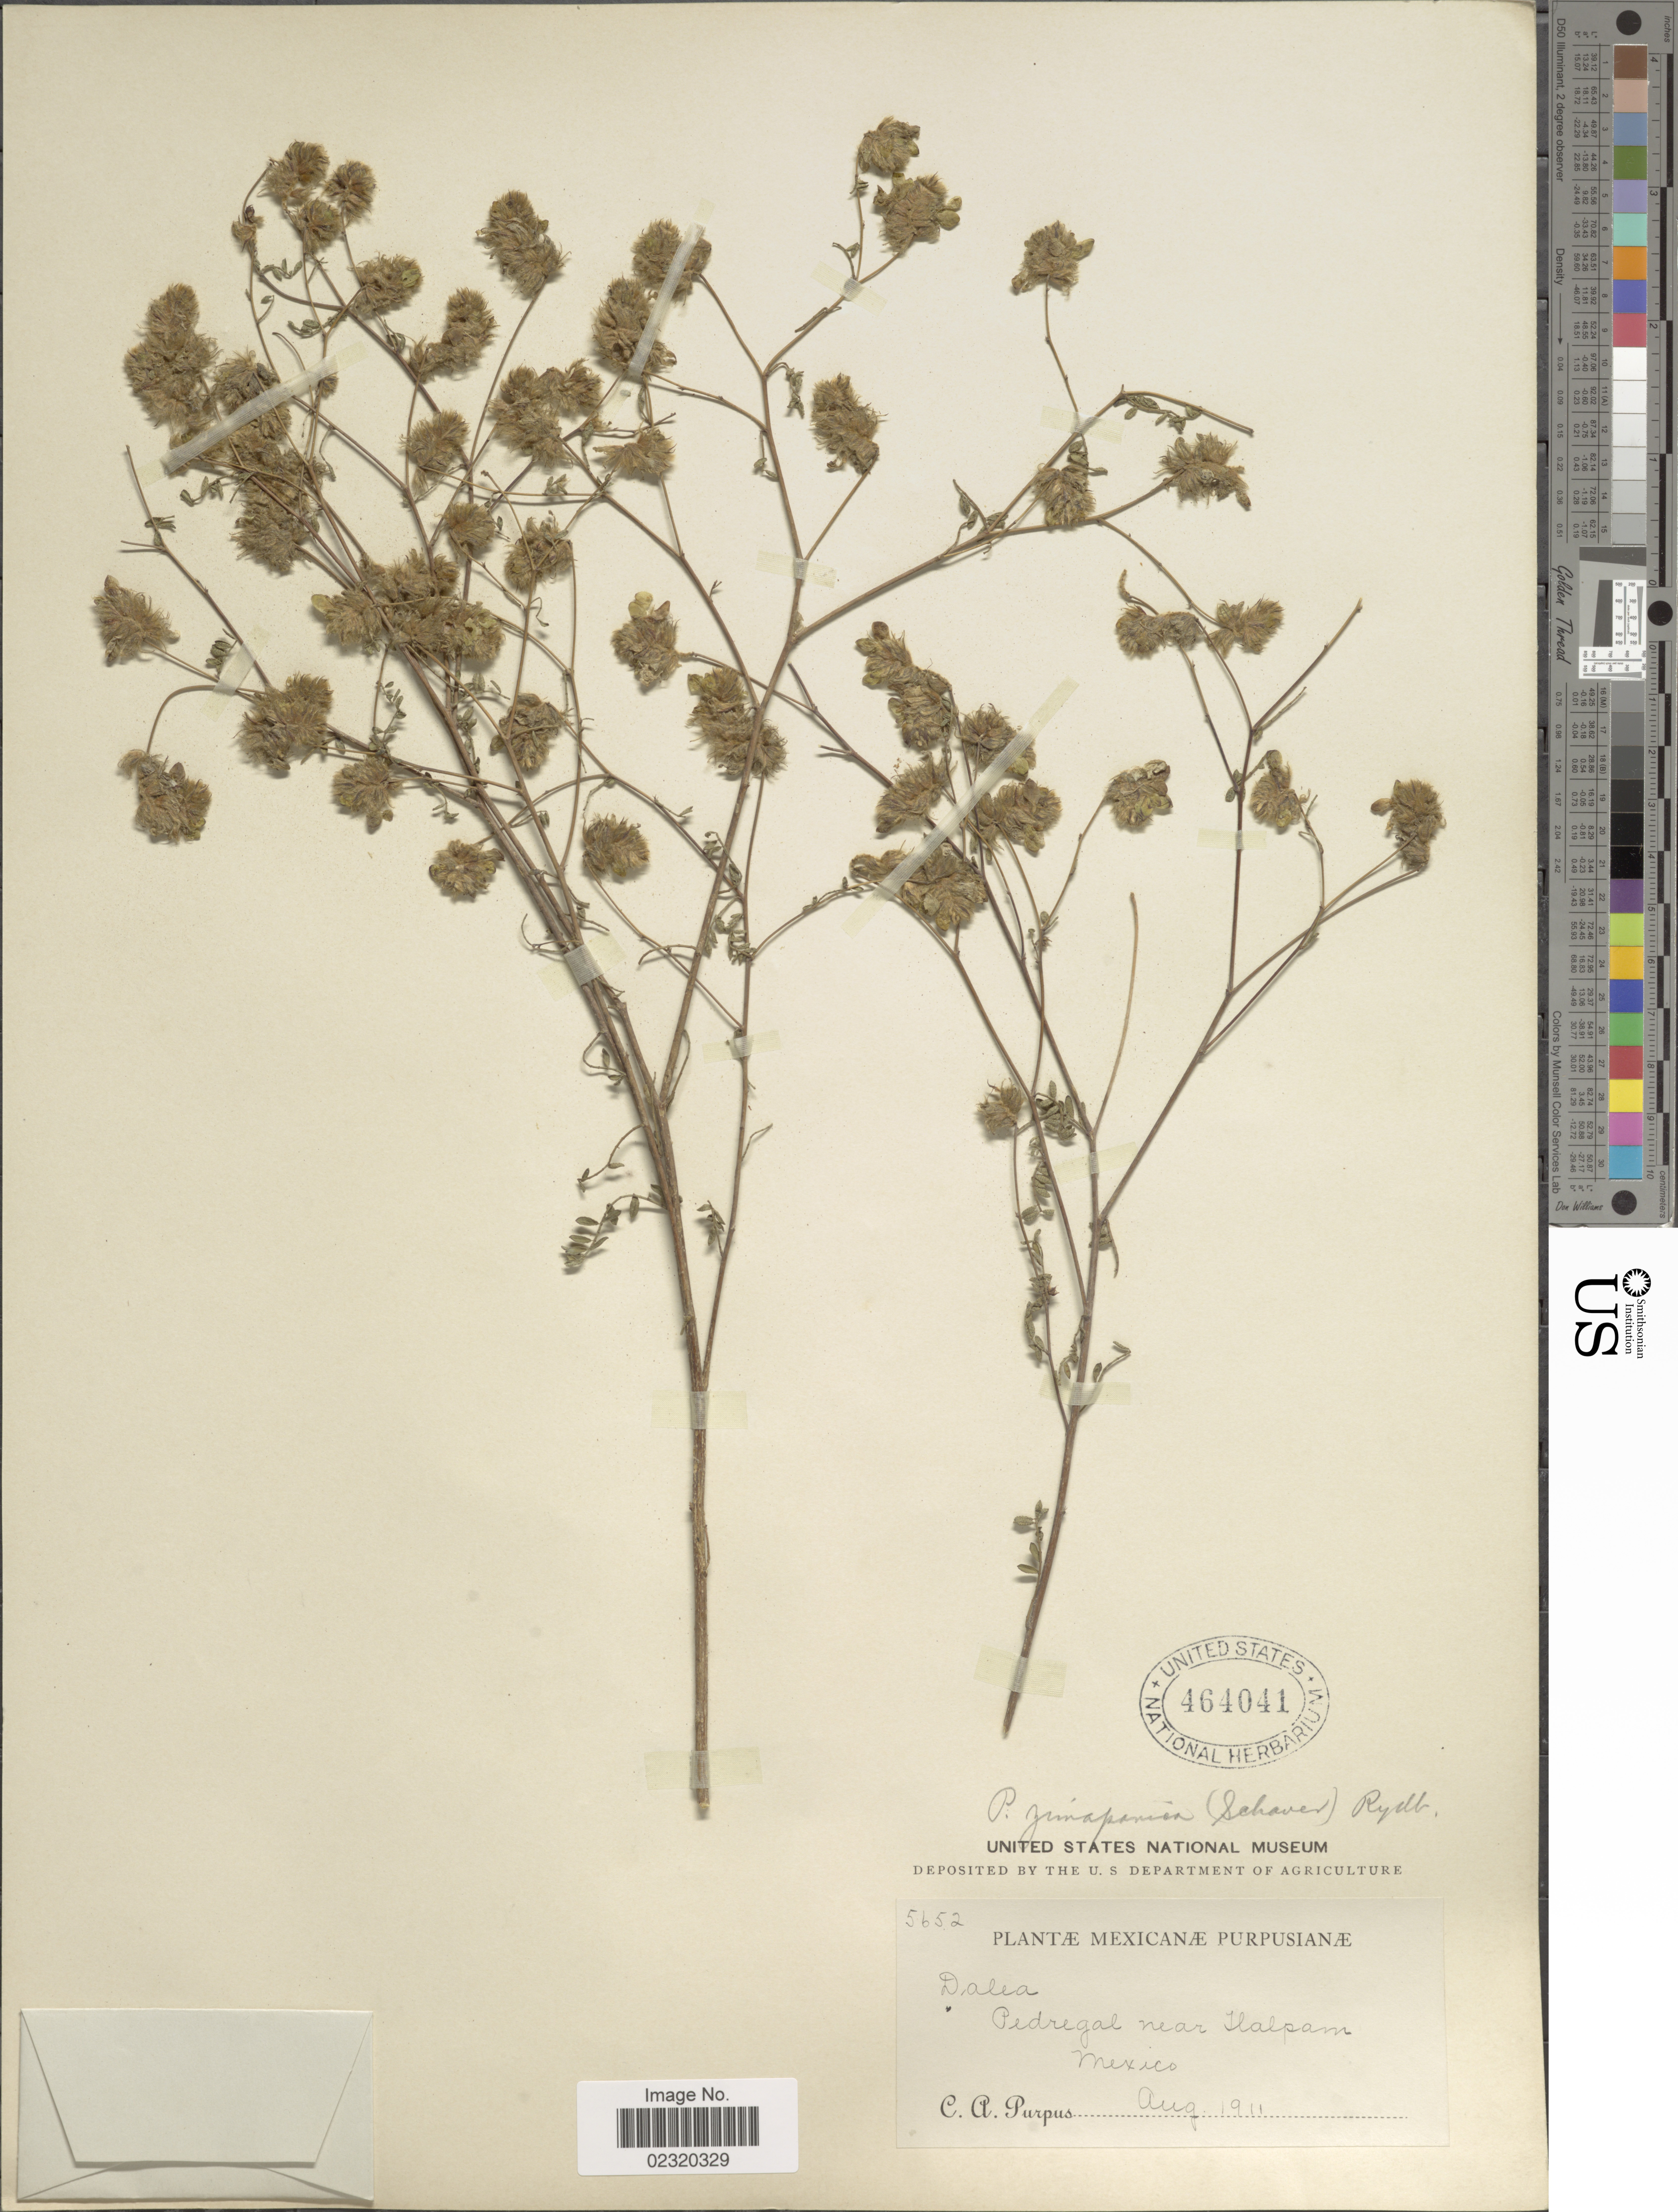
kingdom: Plantae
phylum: Tracheophyta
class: Magnoliopsida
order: Fabales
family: Fabaceae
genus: Dalea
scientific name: Dalea zimapanica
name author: S. Schauer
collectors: C. A. Purpus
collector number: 5652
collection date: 1911-08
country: Mexico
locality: Pedregal near Ilalpam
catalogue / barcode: US 464041